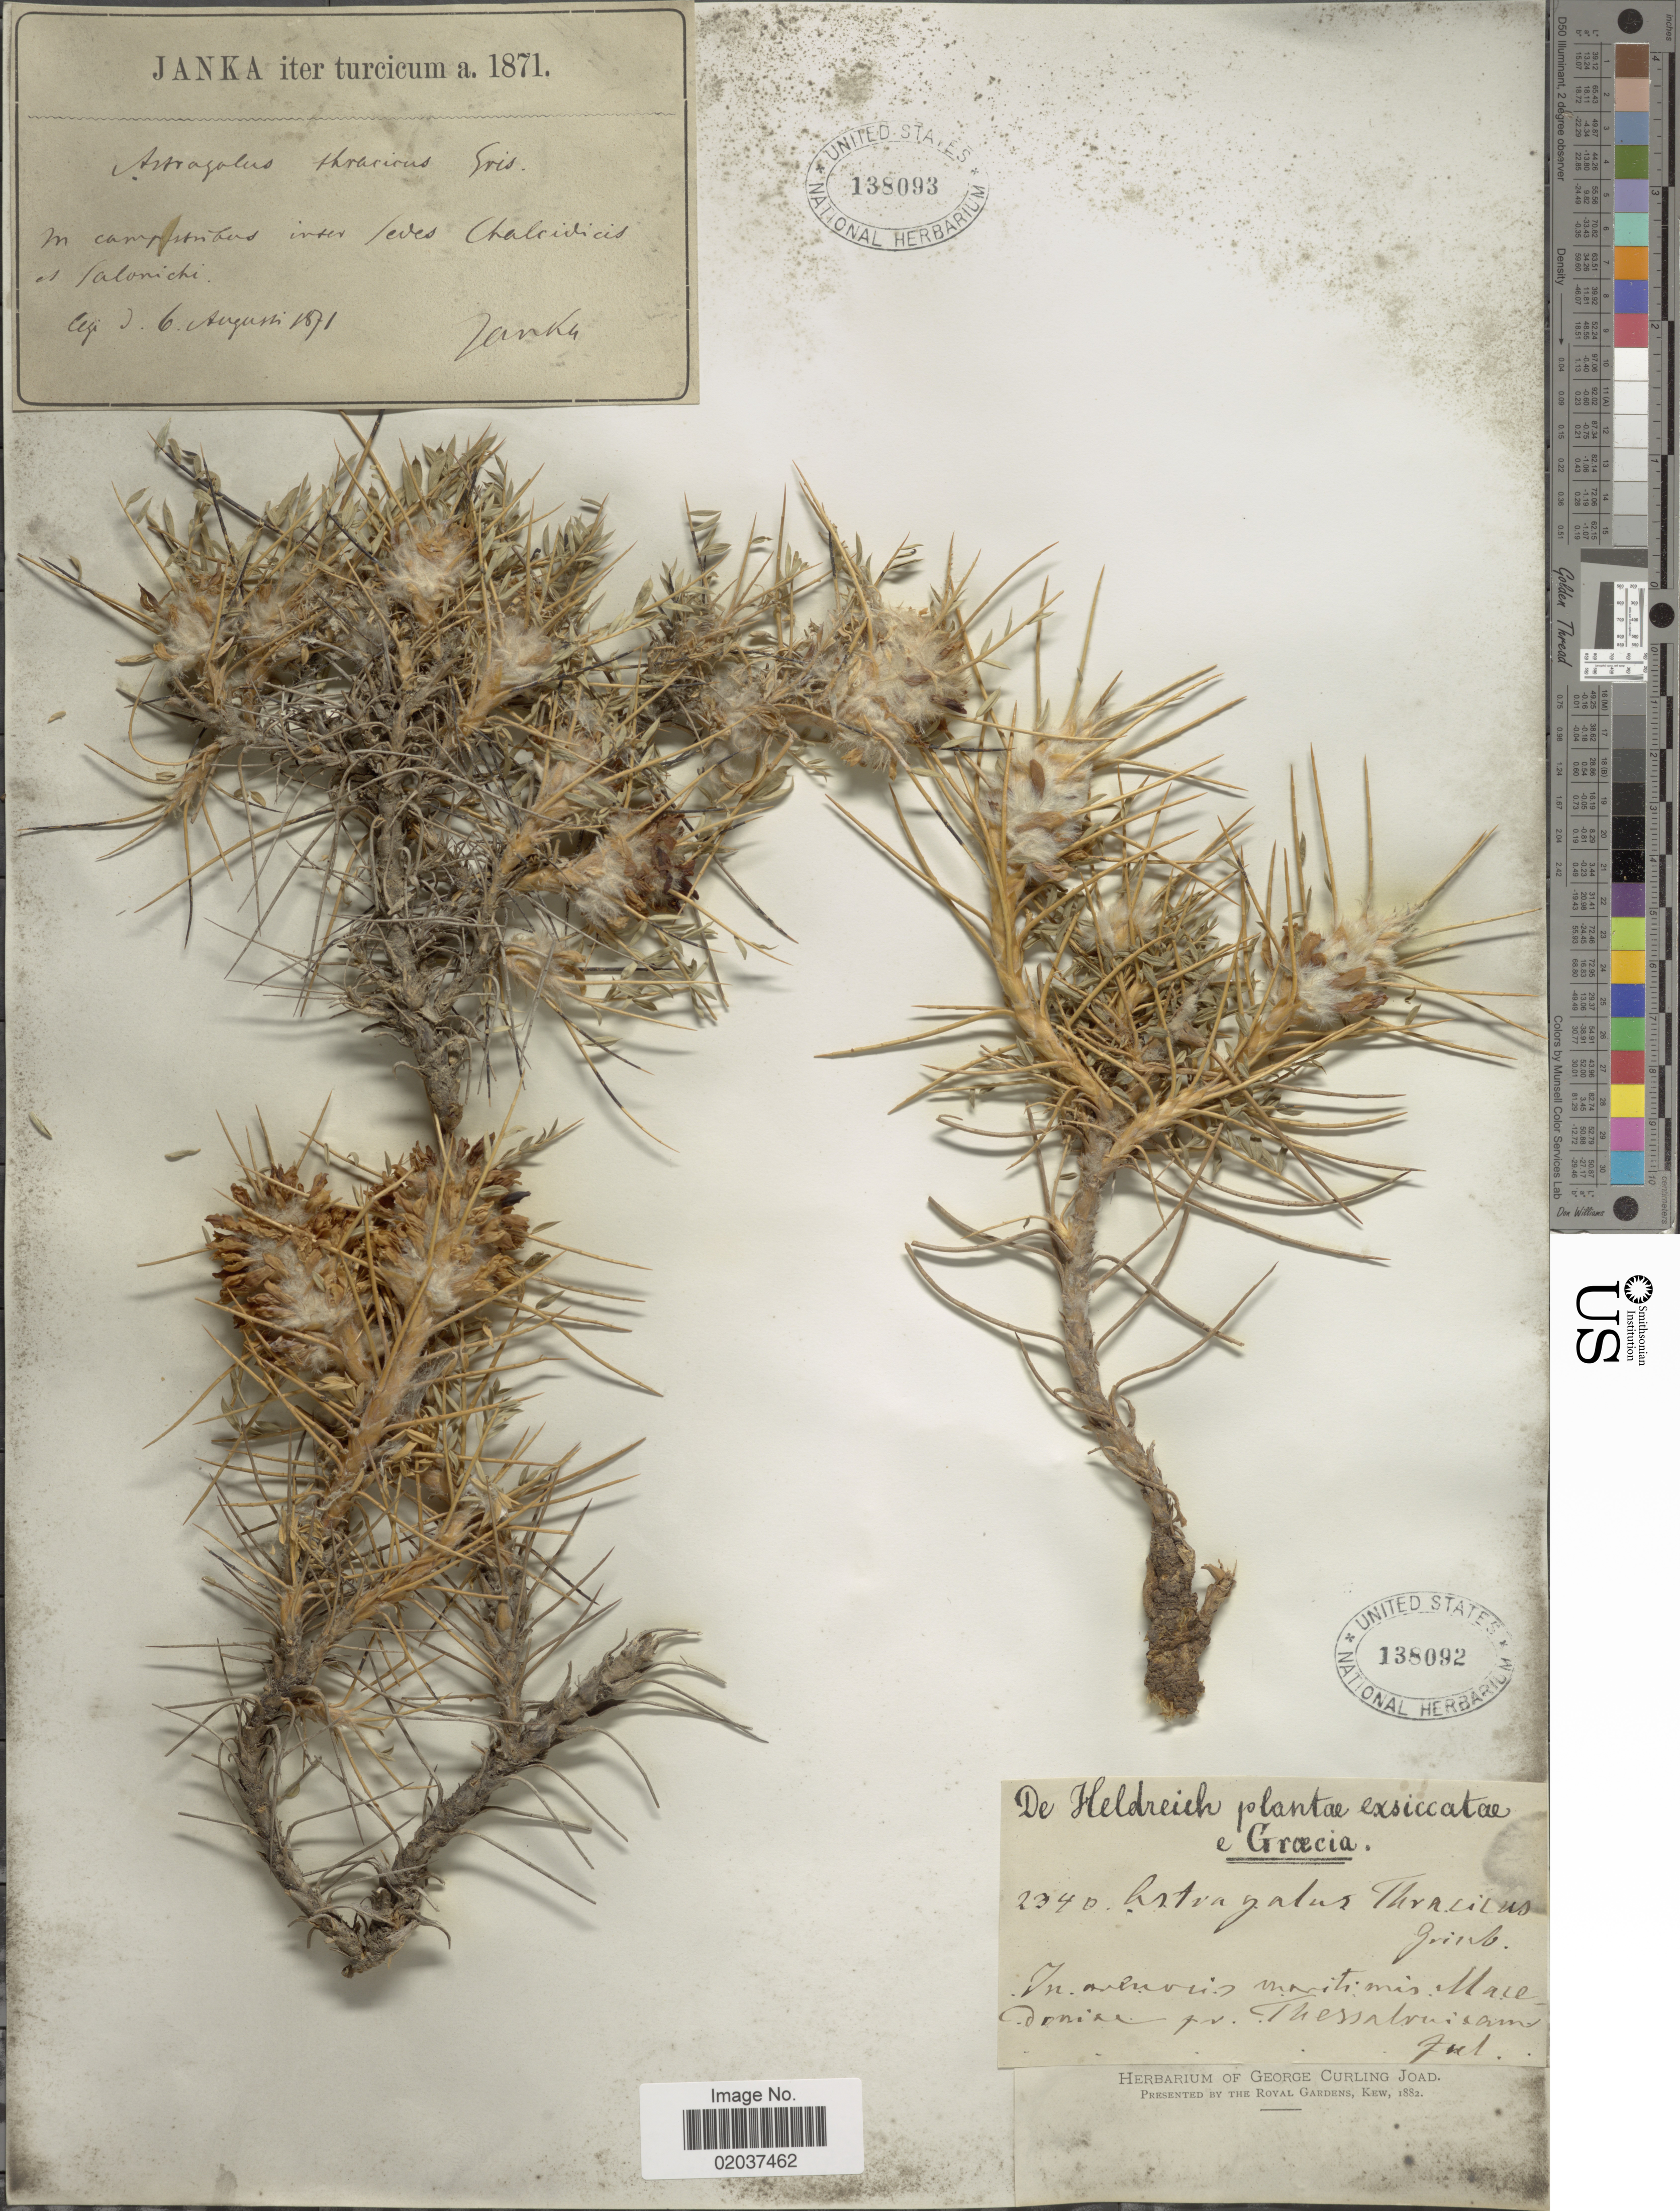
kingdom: Plantae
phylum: Tracheophyta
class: Magnoliopsida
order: Fabales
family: Fabaceae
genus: Astragalus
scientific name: Astragalus thracicus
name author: Griseb.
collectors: V. Janka von Bulcs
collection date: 1871-08-06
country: Greece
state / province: Central Macedonia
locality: In campestribus inter pedes Chalcidicis et Salonichi.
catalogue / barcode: US 138093-2